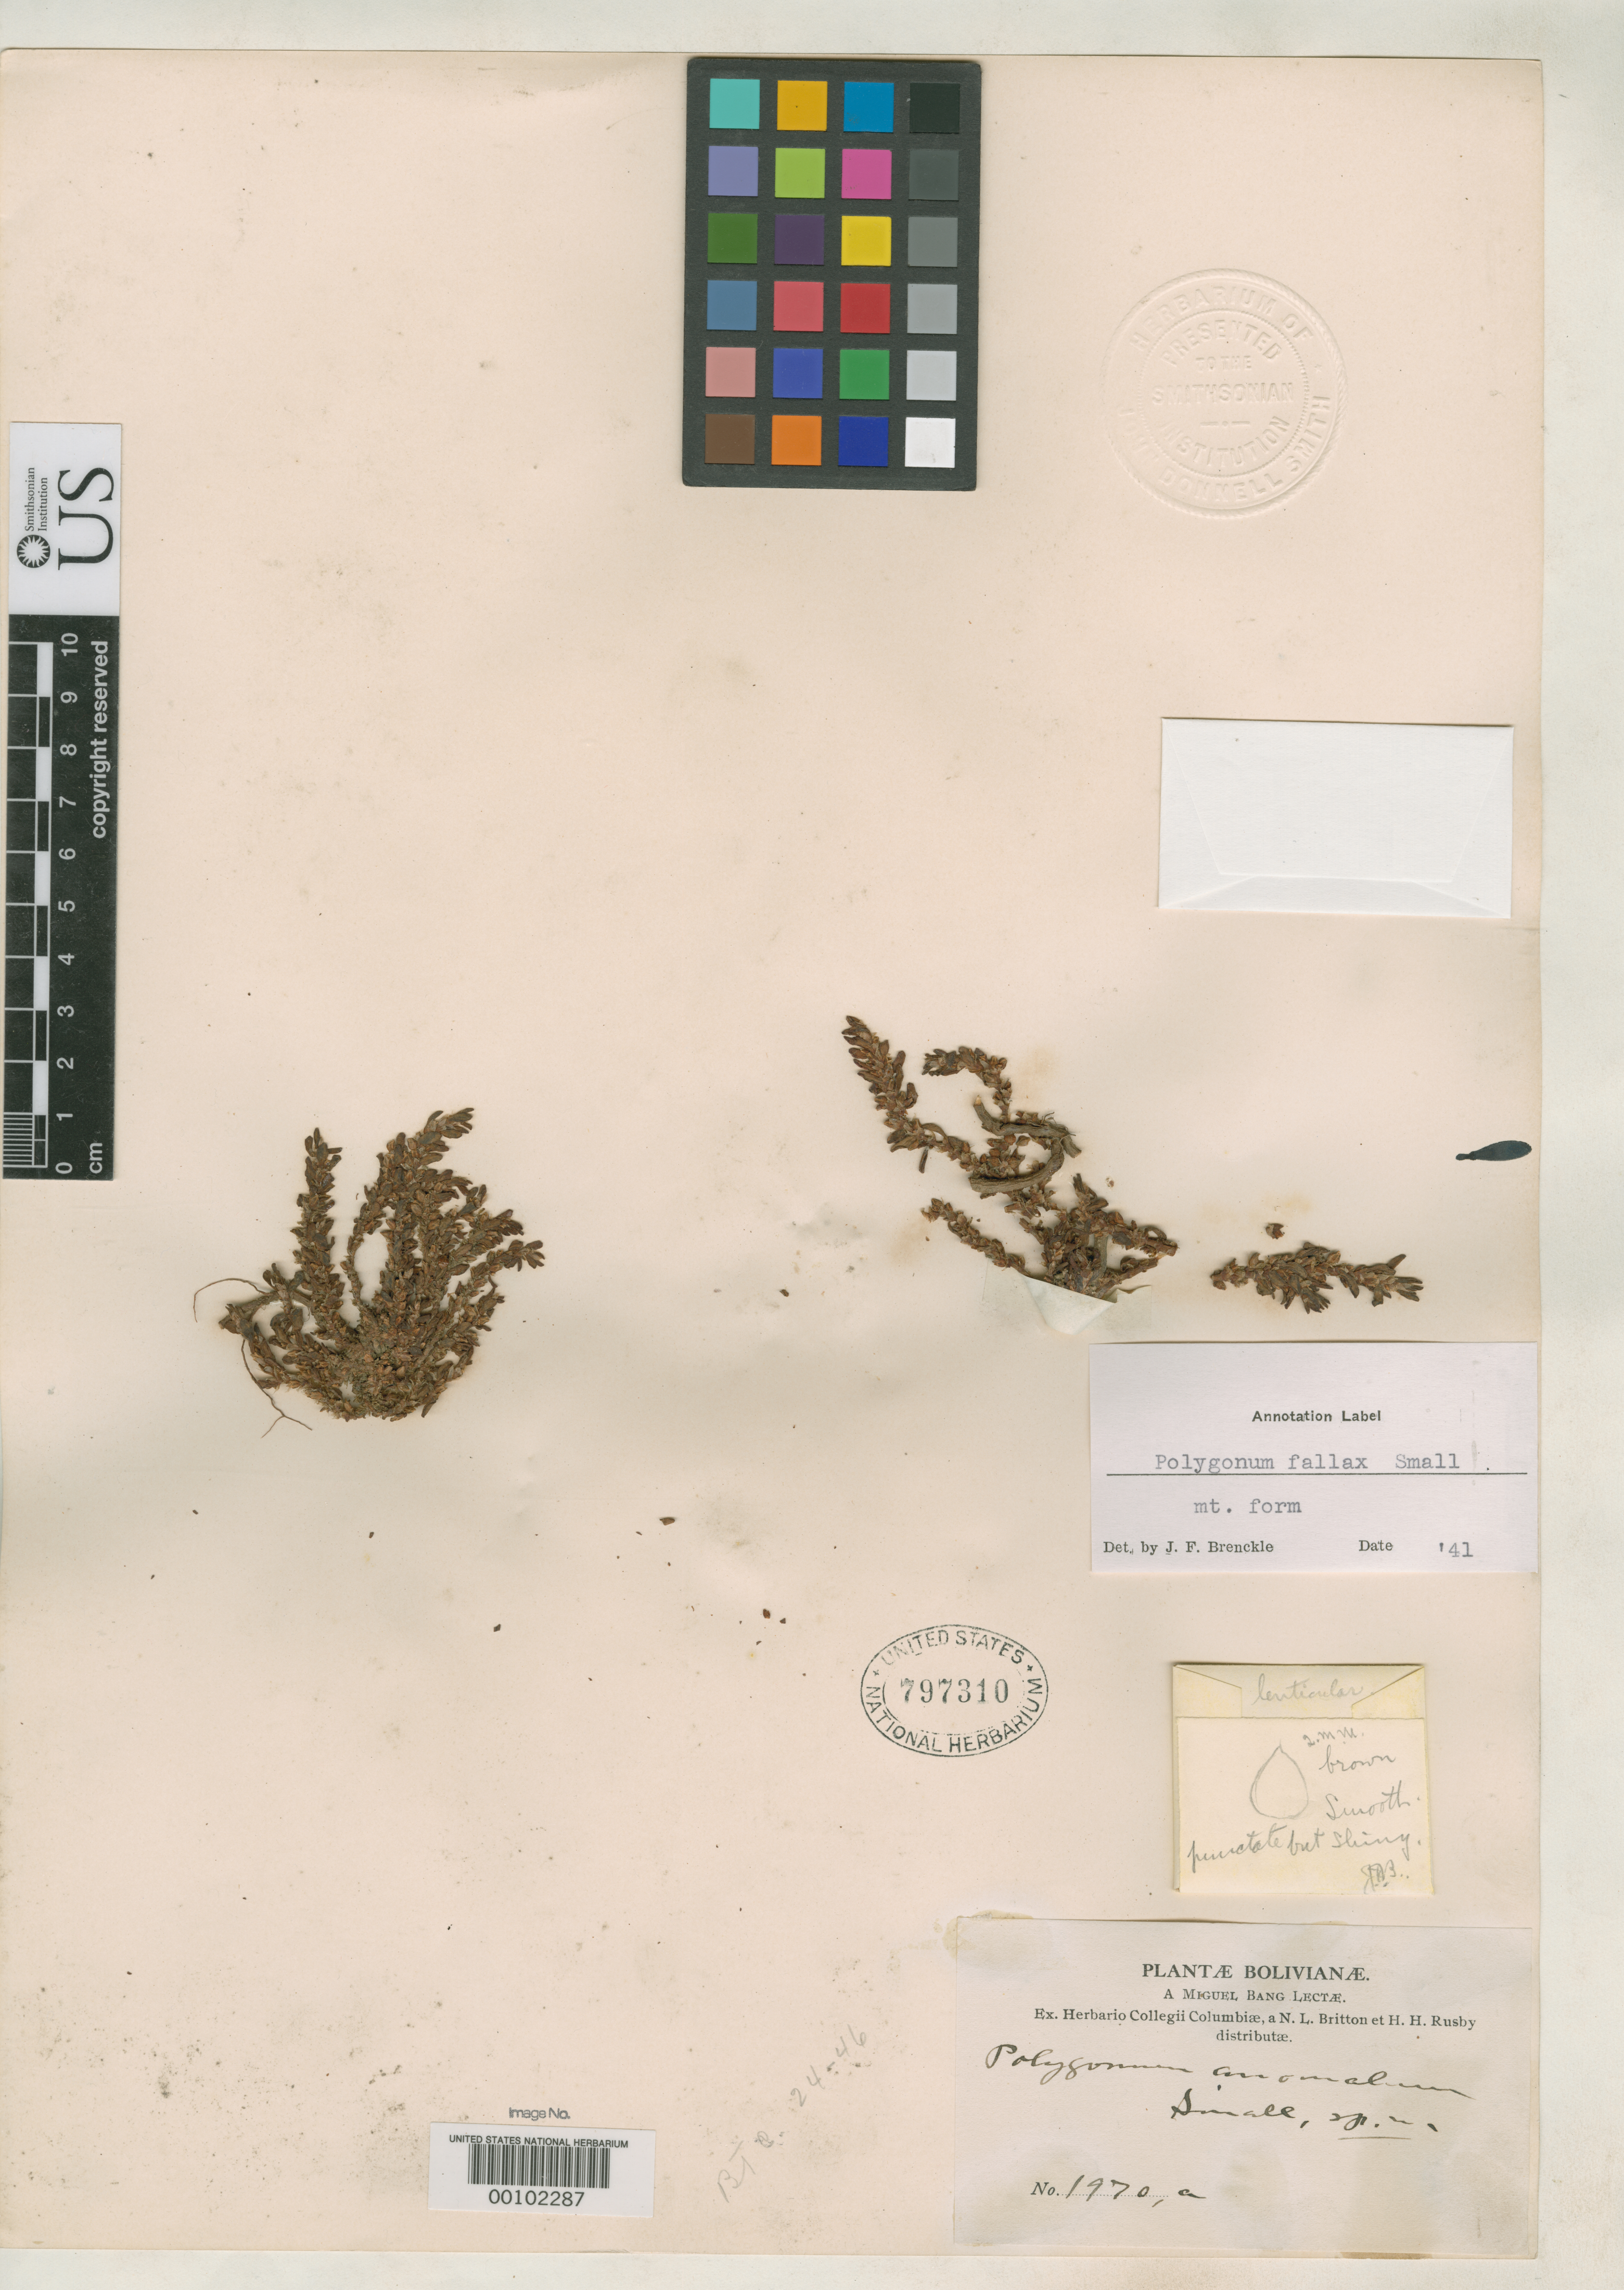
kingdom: Plantae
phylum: Tracheophyta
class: Magnoliopsida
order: Caryophyllales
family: Polygonaceae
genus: Polygonum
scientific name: Polygonum fallax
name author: Small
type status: Type Collection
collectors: M. Bang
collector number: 1970a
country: Bolivia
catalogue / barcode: US 797310